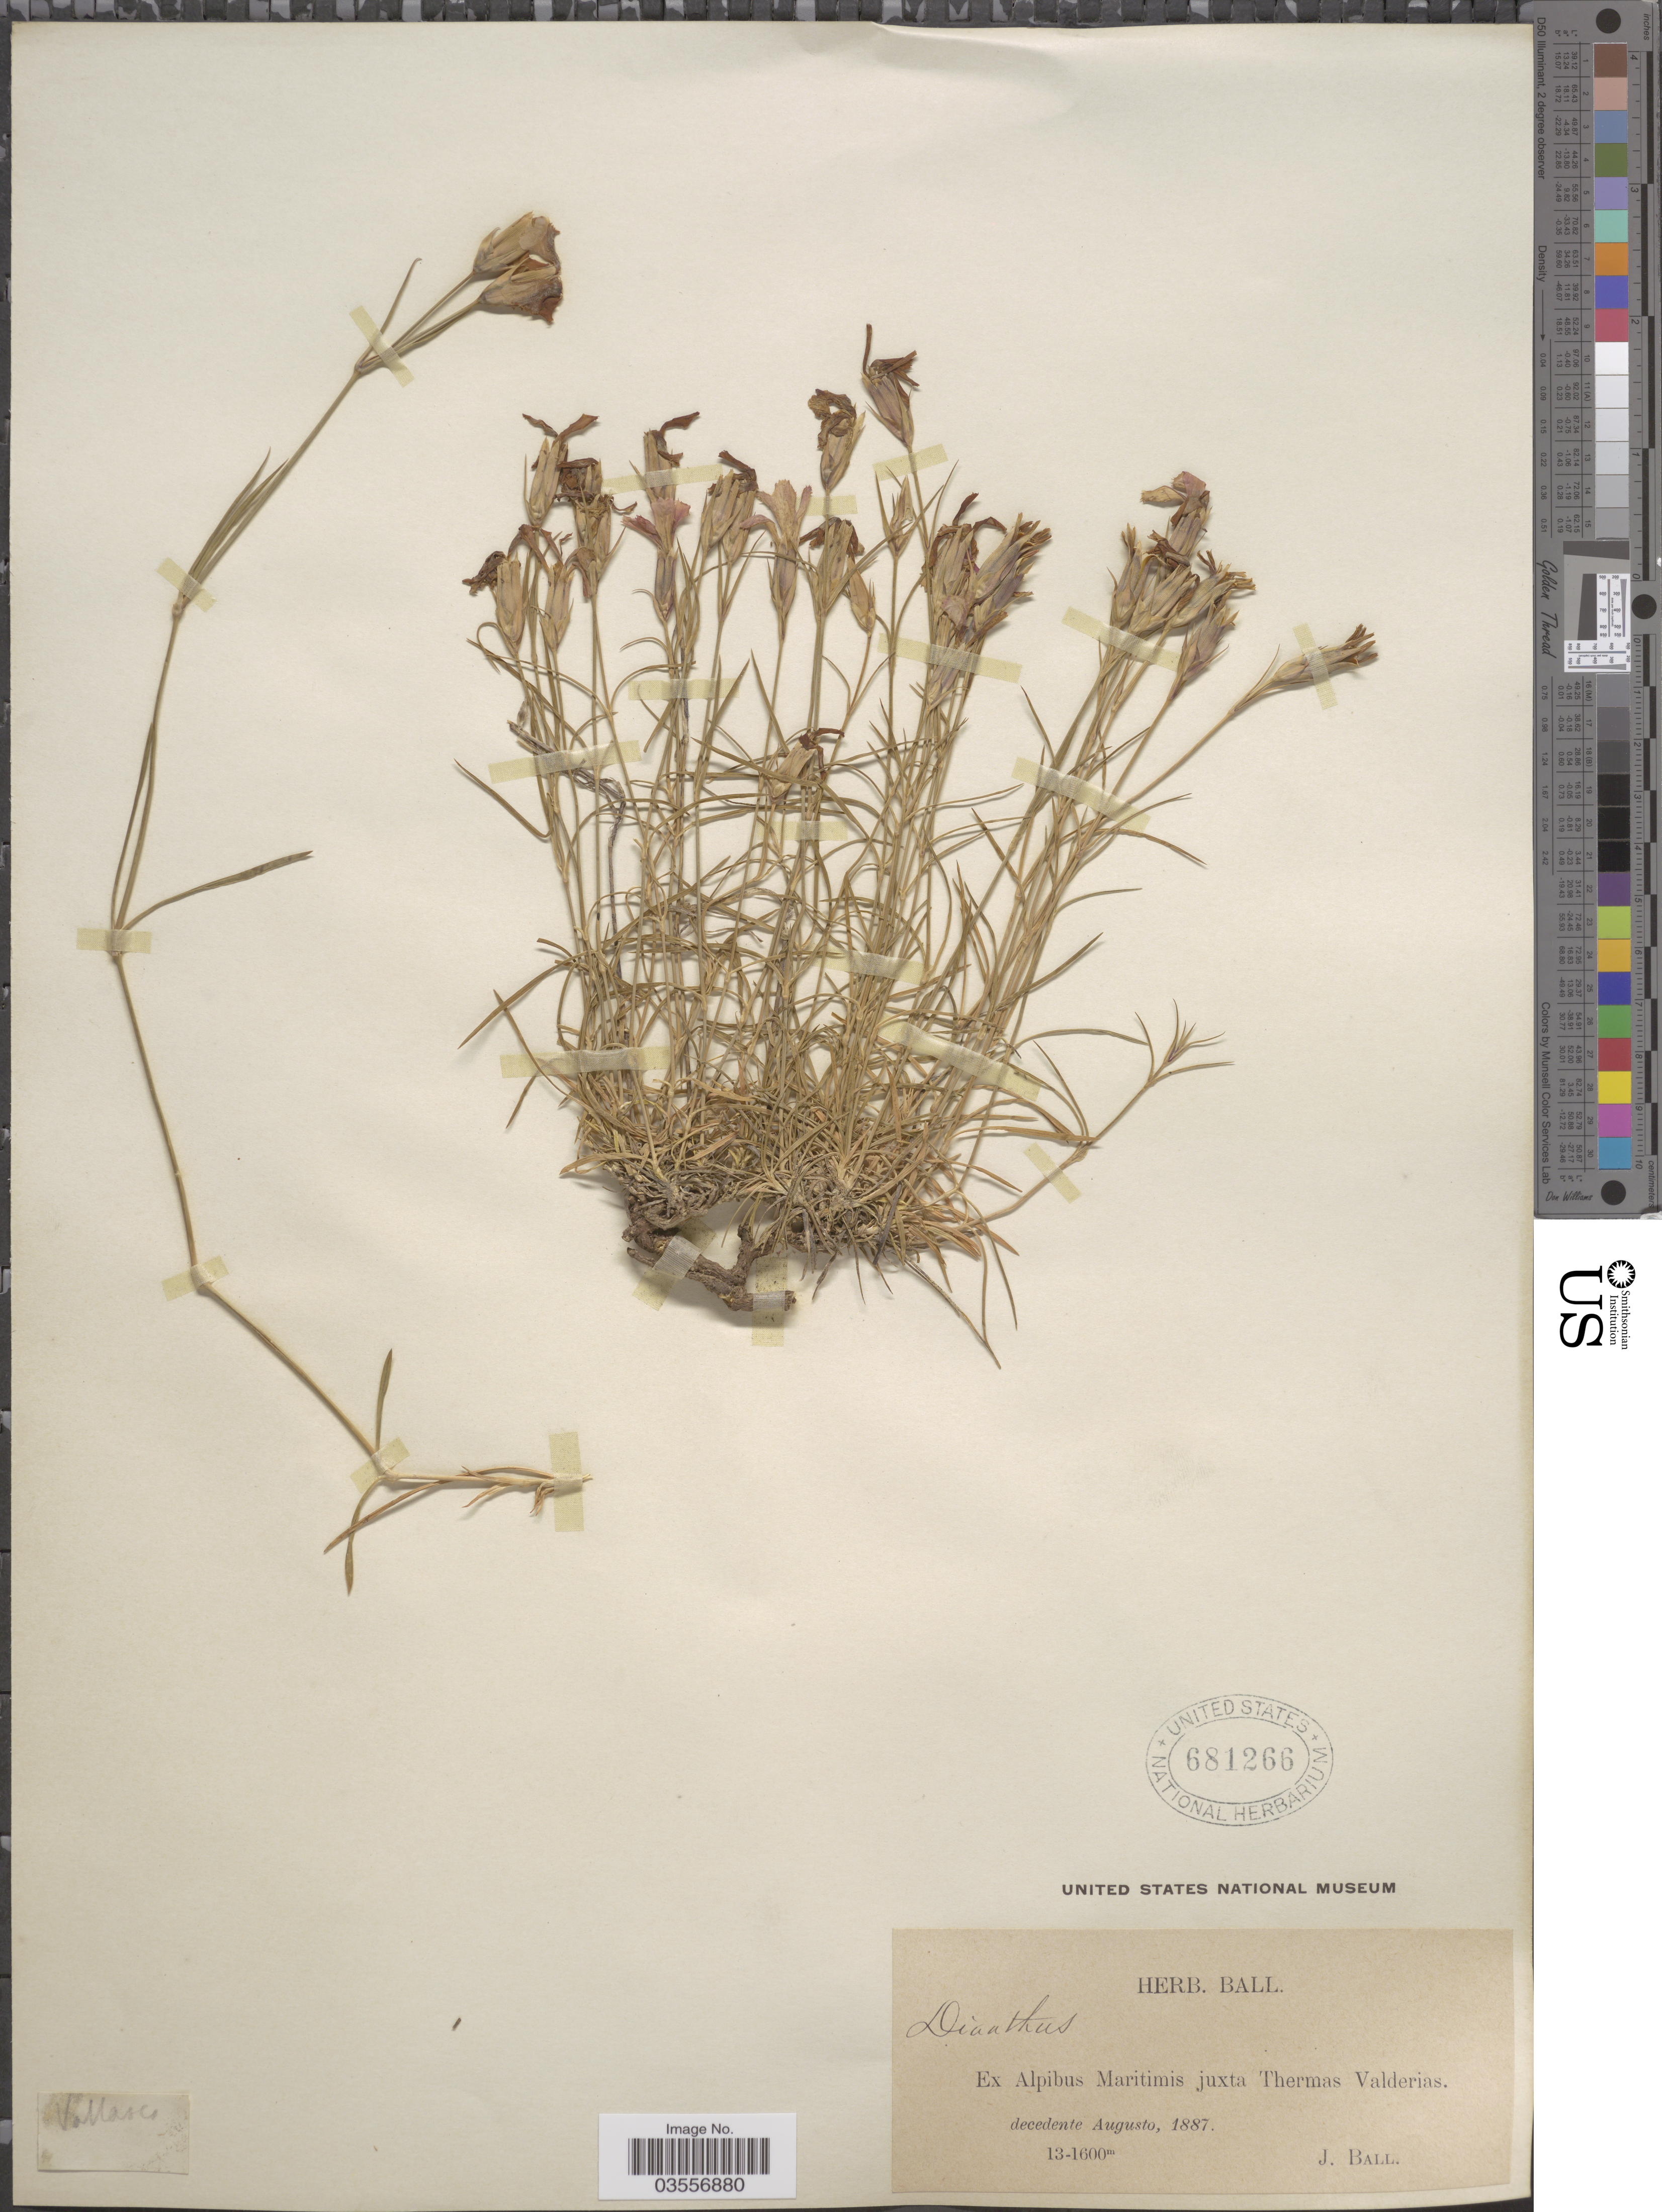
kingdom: Plantae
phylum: Tracheophyta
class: Magnoliopsida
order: Caryophyllales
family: Caryophyllaceae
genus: Dianthus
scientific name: Dianthus sp.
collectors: J. Ball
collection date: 1887-08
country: Italy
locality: Ex Alpibus Maritimis juxta Thermas Valderias.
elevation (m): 1300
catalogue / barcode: US 681266